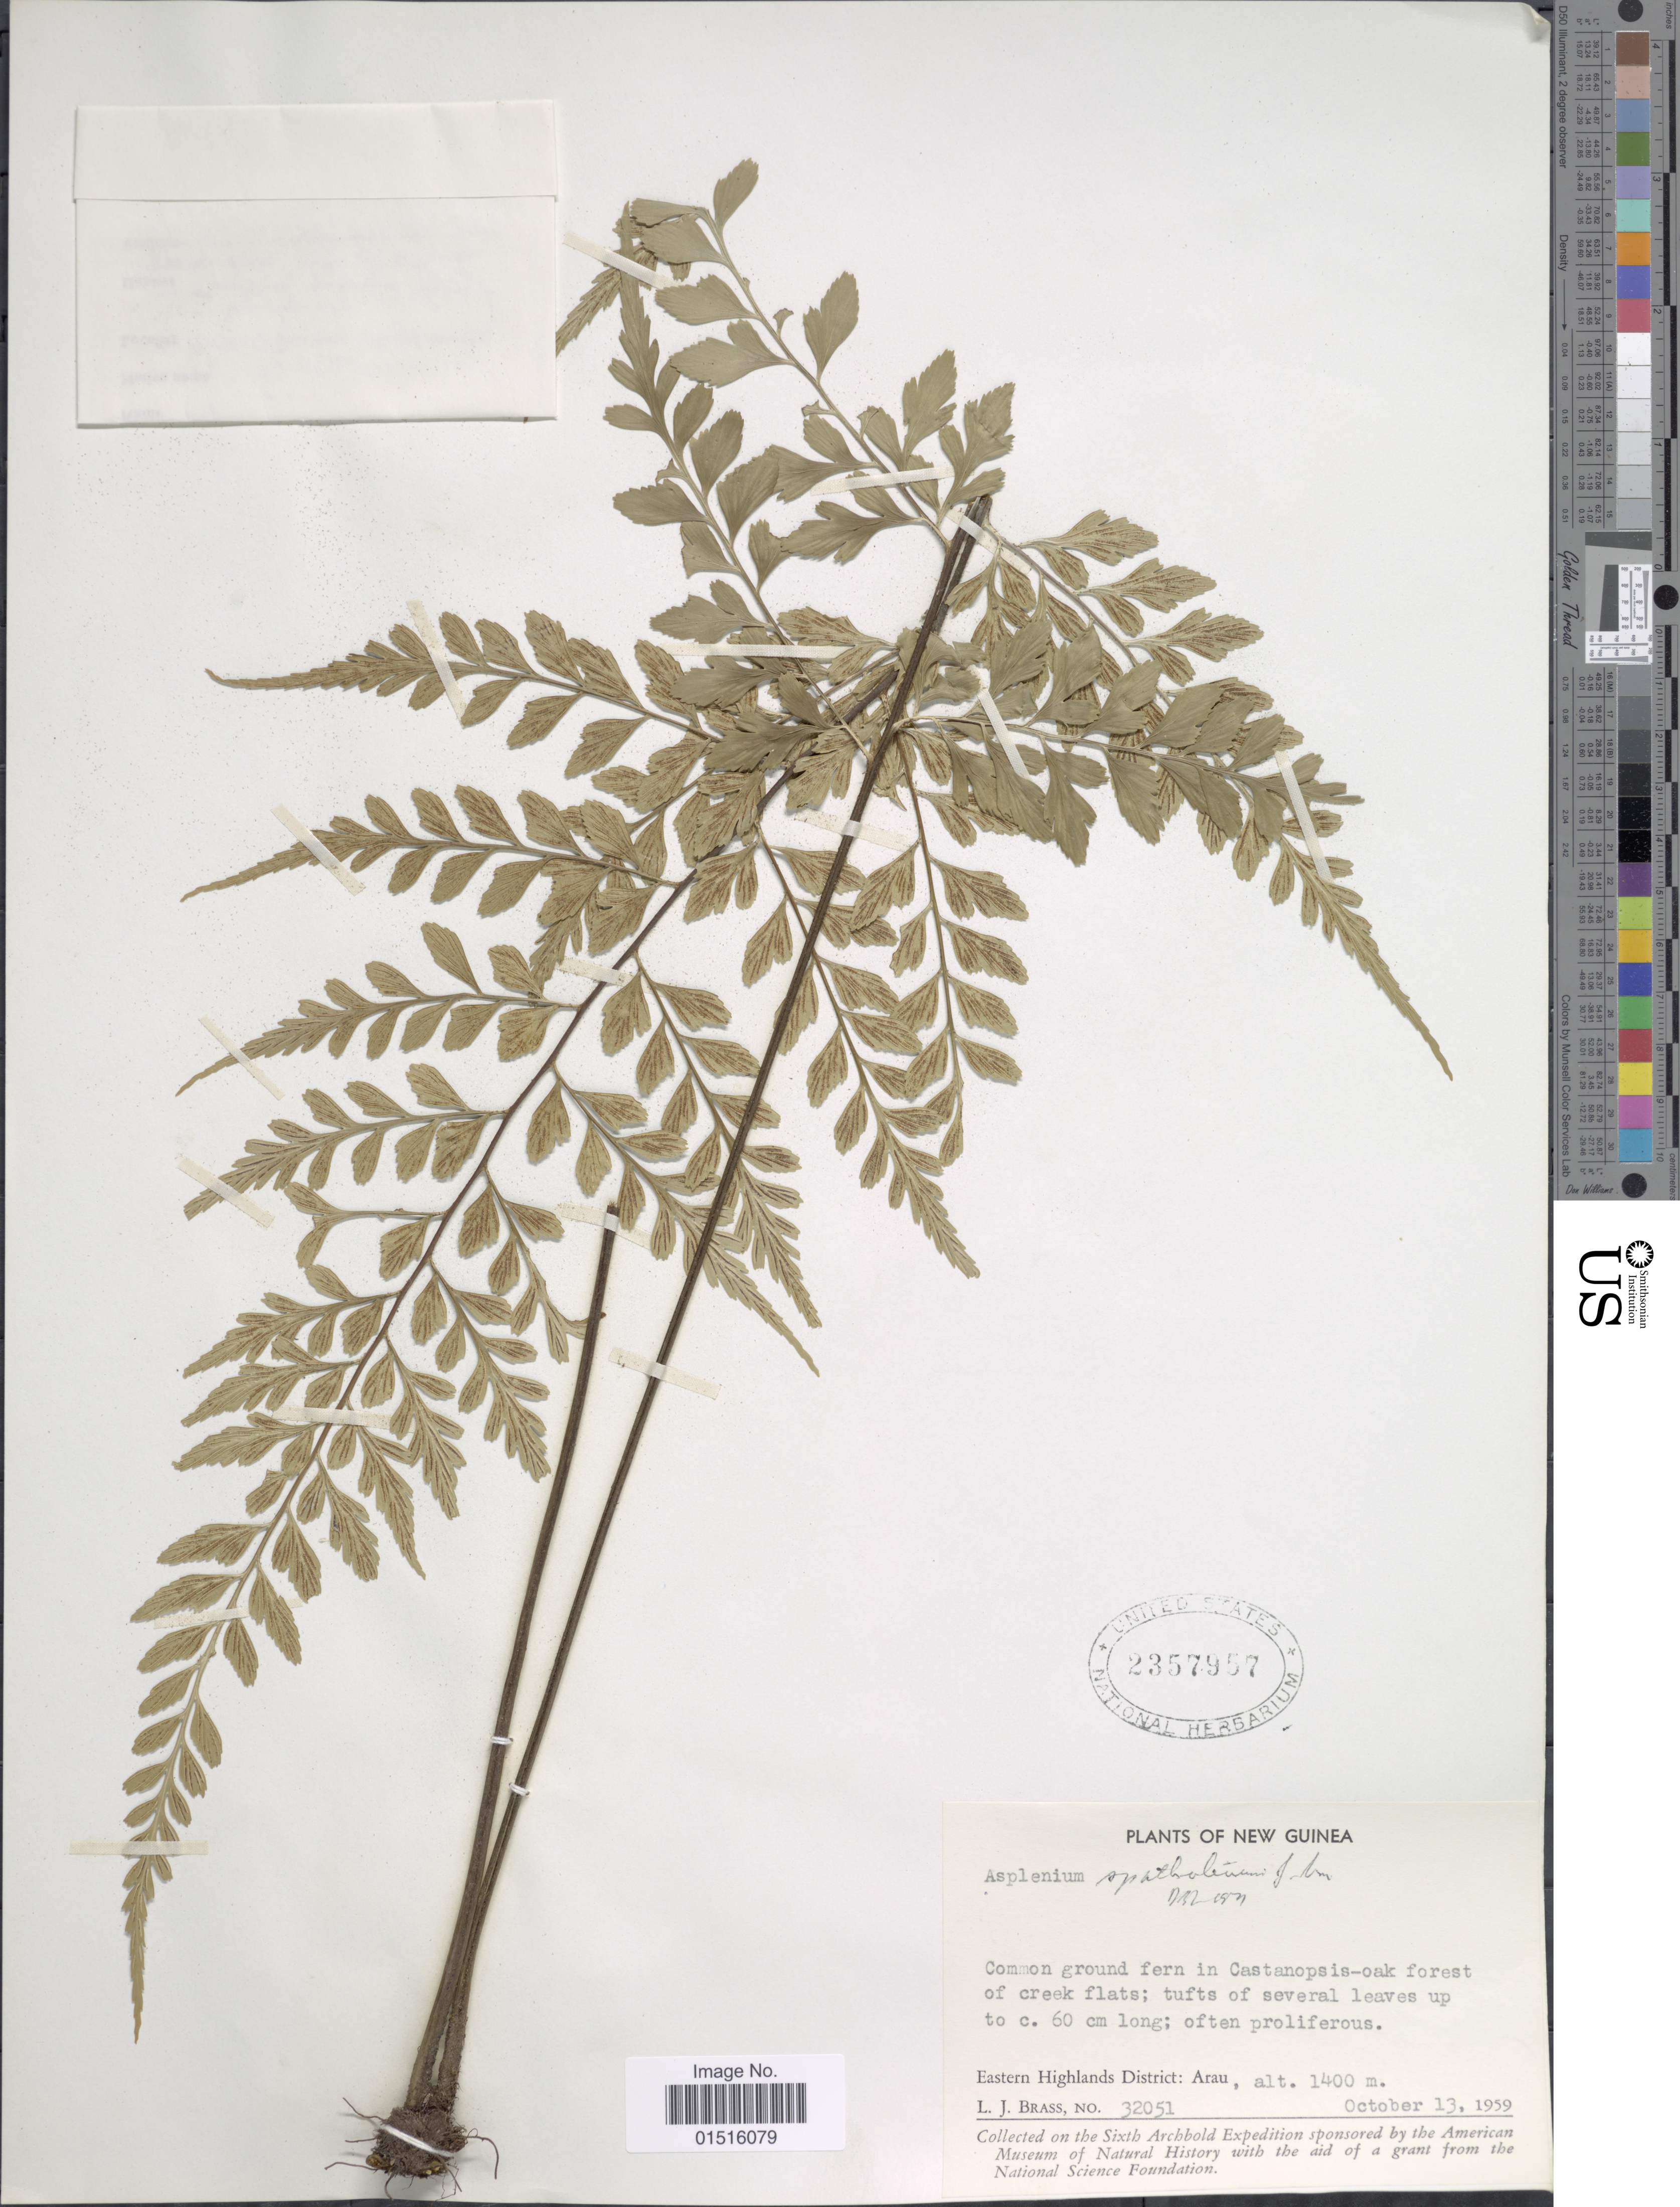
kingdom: Plantae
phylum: Tracheophyta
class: Polypodiopsida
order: Polypodiales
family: Aspleniaceae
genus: Asplenium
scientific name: Asplenium affine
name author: Sw.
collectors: L. J. Brass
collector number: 32051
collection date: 1959-10-13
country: Papua New Guinea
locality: Eastern Highlands District: Arau. New Guinea.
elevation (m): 1400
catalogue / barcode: US 2357957